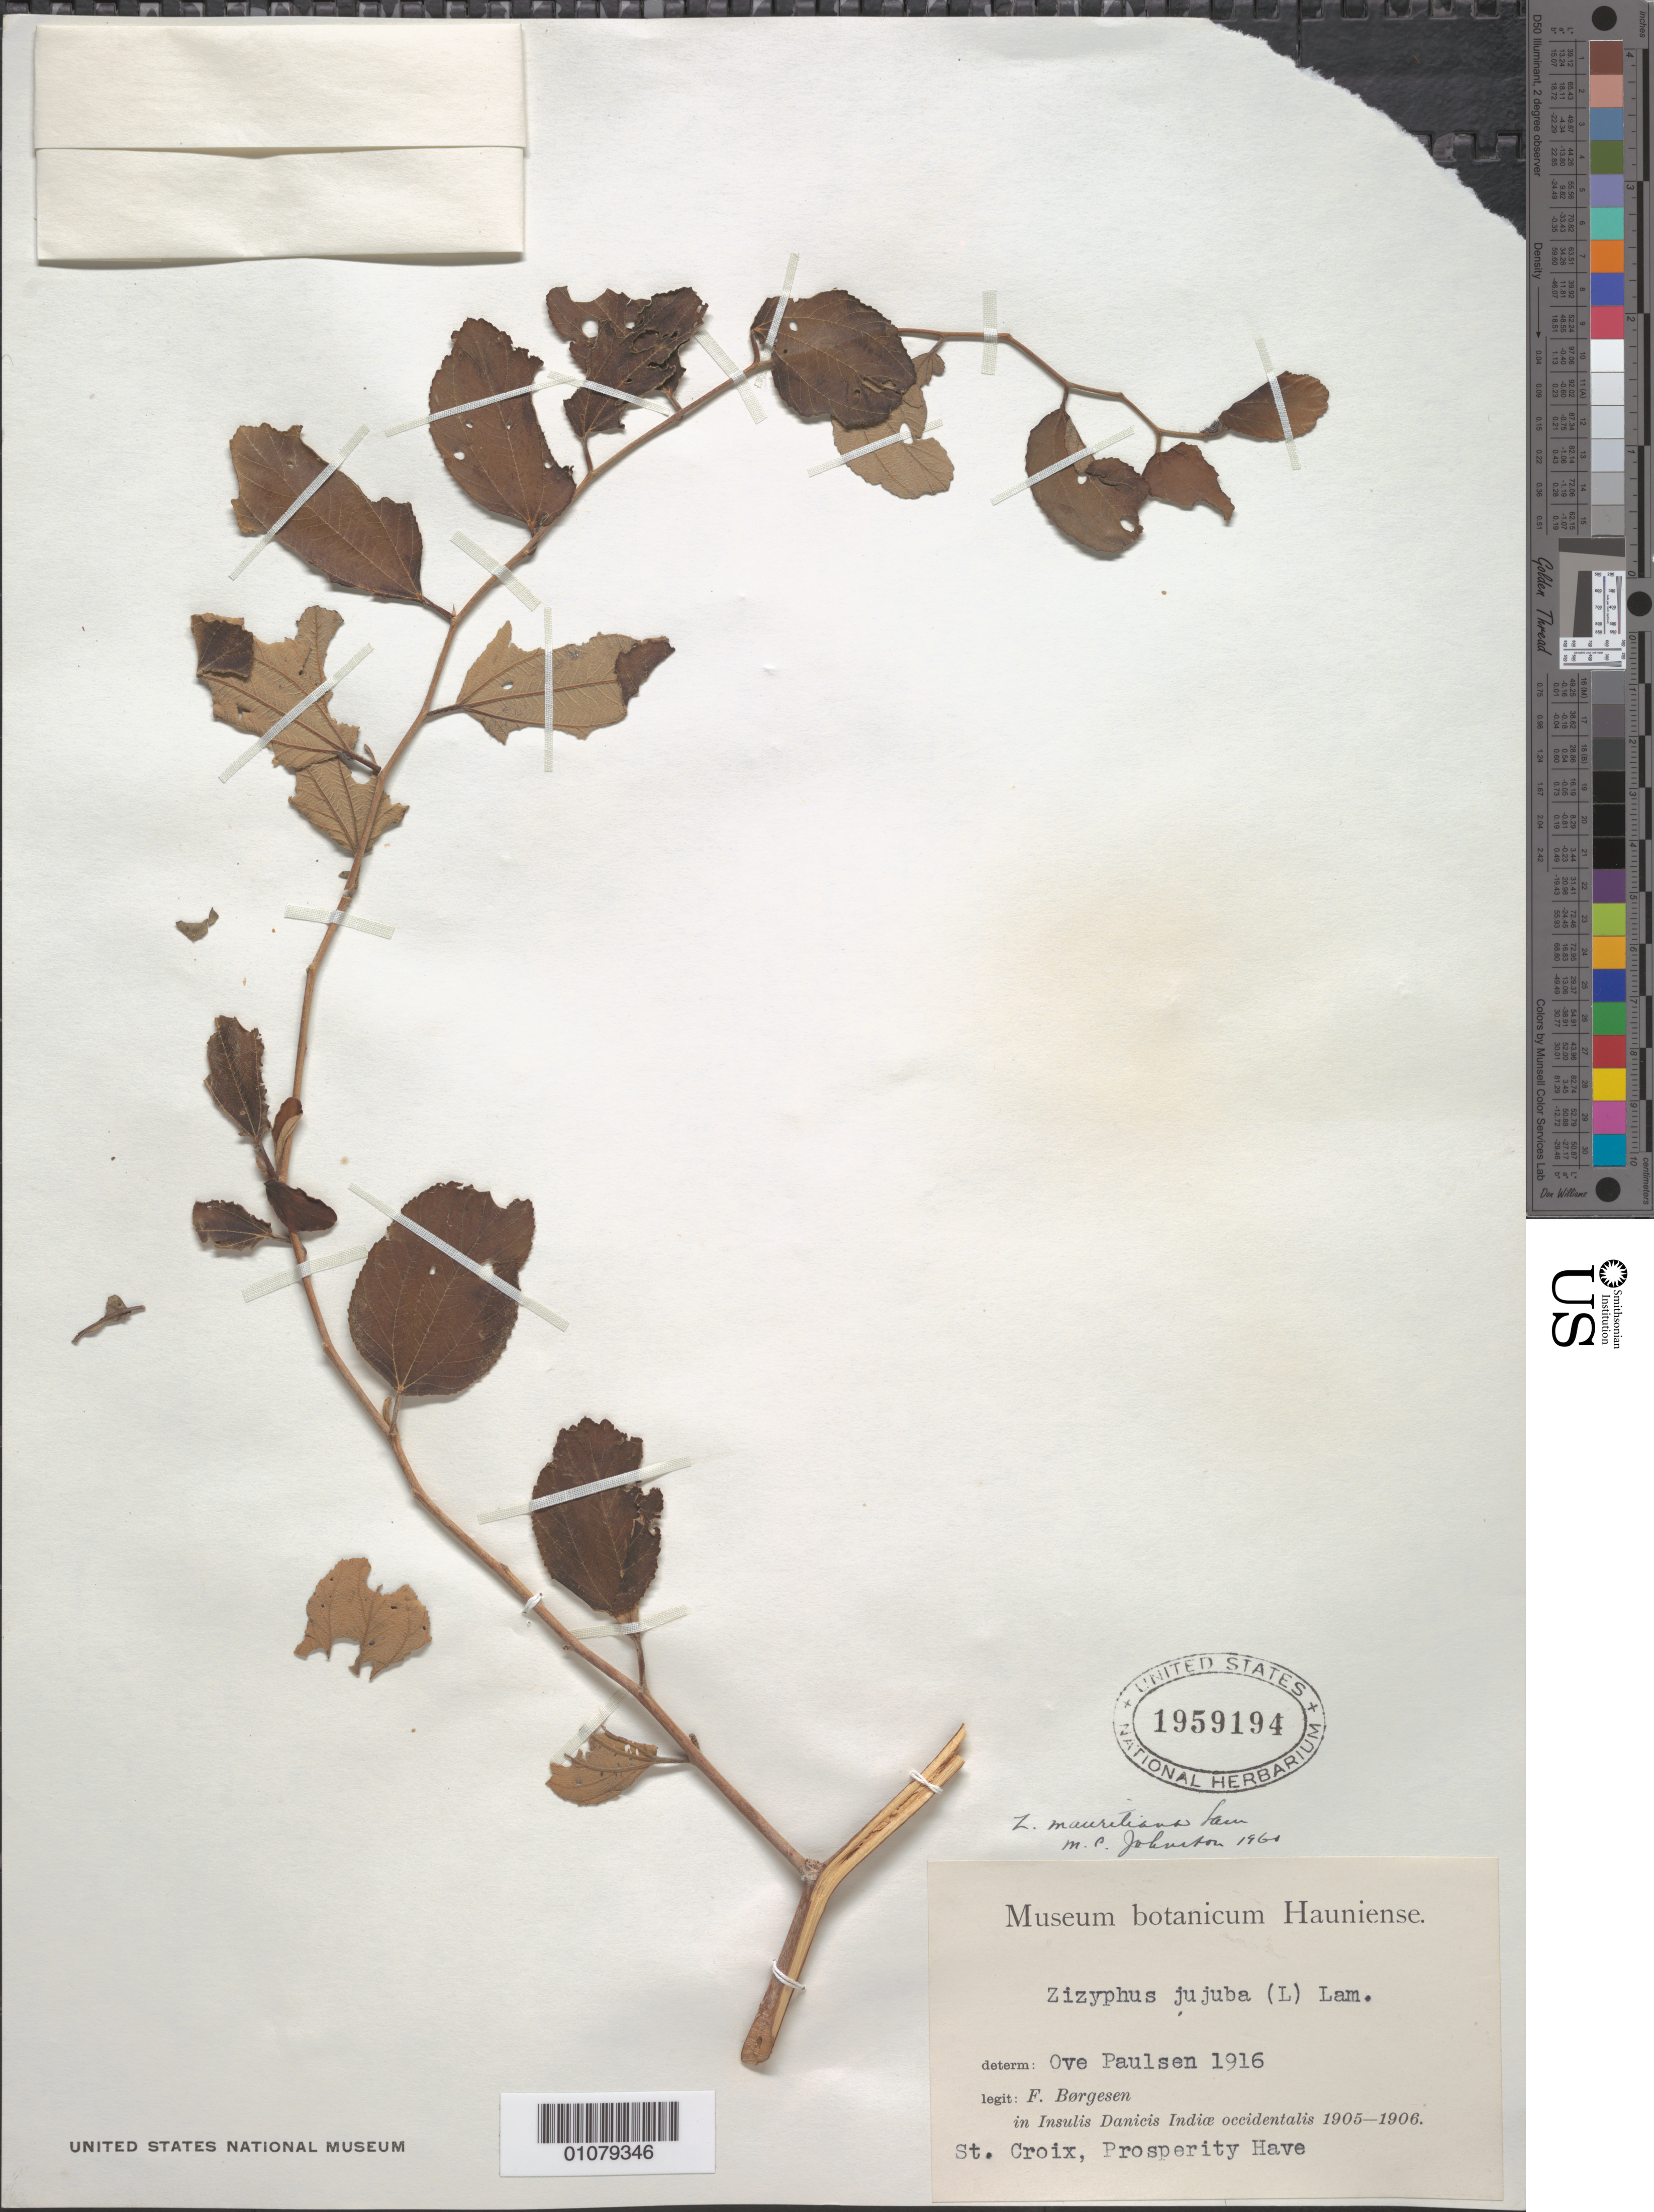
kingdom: Plantae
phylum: Tracheophyta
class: Magnoliopsida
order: Rosales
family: Rhamnaceae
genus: Ziziphus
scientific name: Ziziphus mauritiana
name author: Lam.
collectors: F. C. Børgesen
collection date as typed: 1905 to -- --- 1906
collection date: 1905/1906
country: U.S. Virgin Islands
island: St. Croix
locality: St. Croix, Prosperity Have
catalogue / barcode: US 1959194